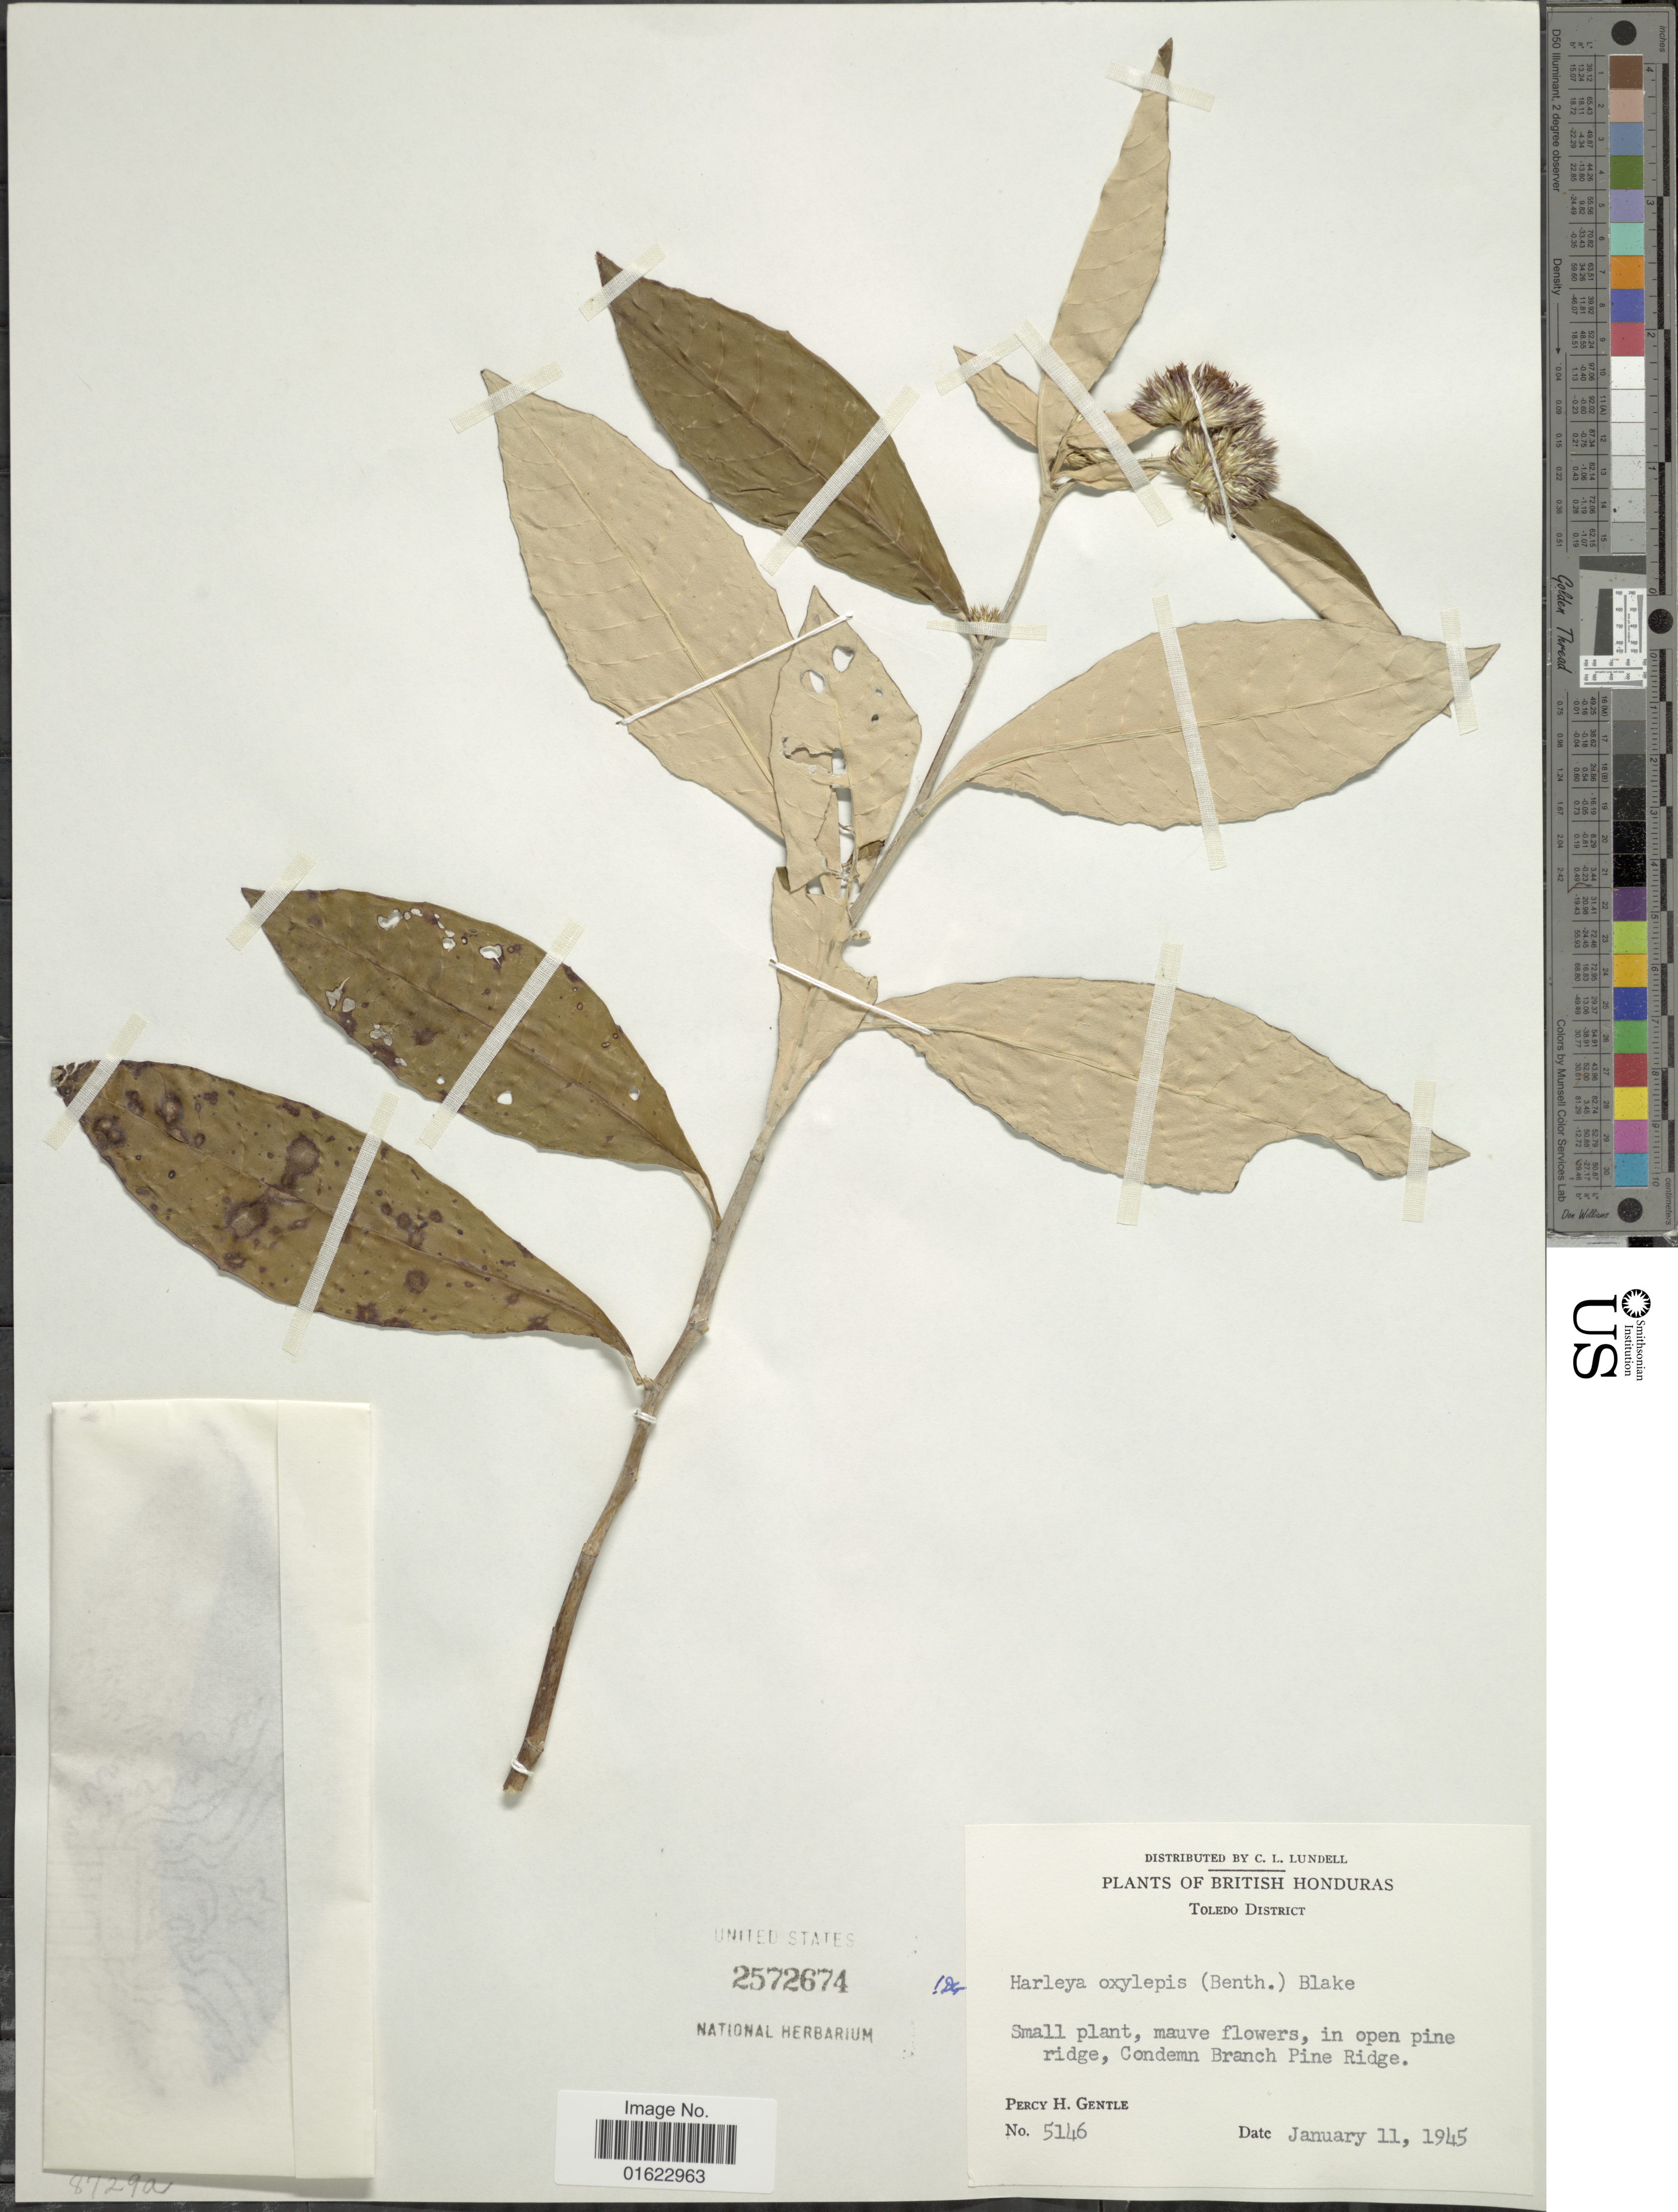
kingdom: Plantae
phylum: Tracheophyta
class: Magnoliopsida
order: Asterales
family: Asteraceae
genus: Harleya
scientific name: Harleya oxylepis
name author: (Benth.) S.F. Blake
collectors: P. H. Gentle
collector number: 5146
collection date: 1945-01-11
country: Belize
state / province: Toledo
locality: Bristih Honduras, Toledo District. Condemn Branch Pine Rdige.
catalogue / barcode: US 2572674